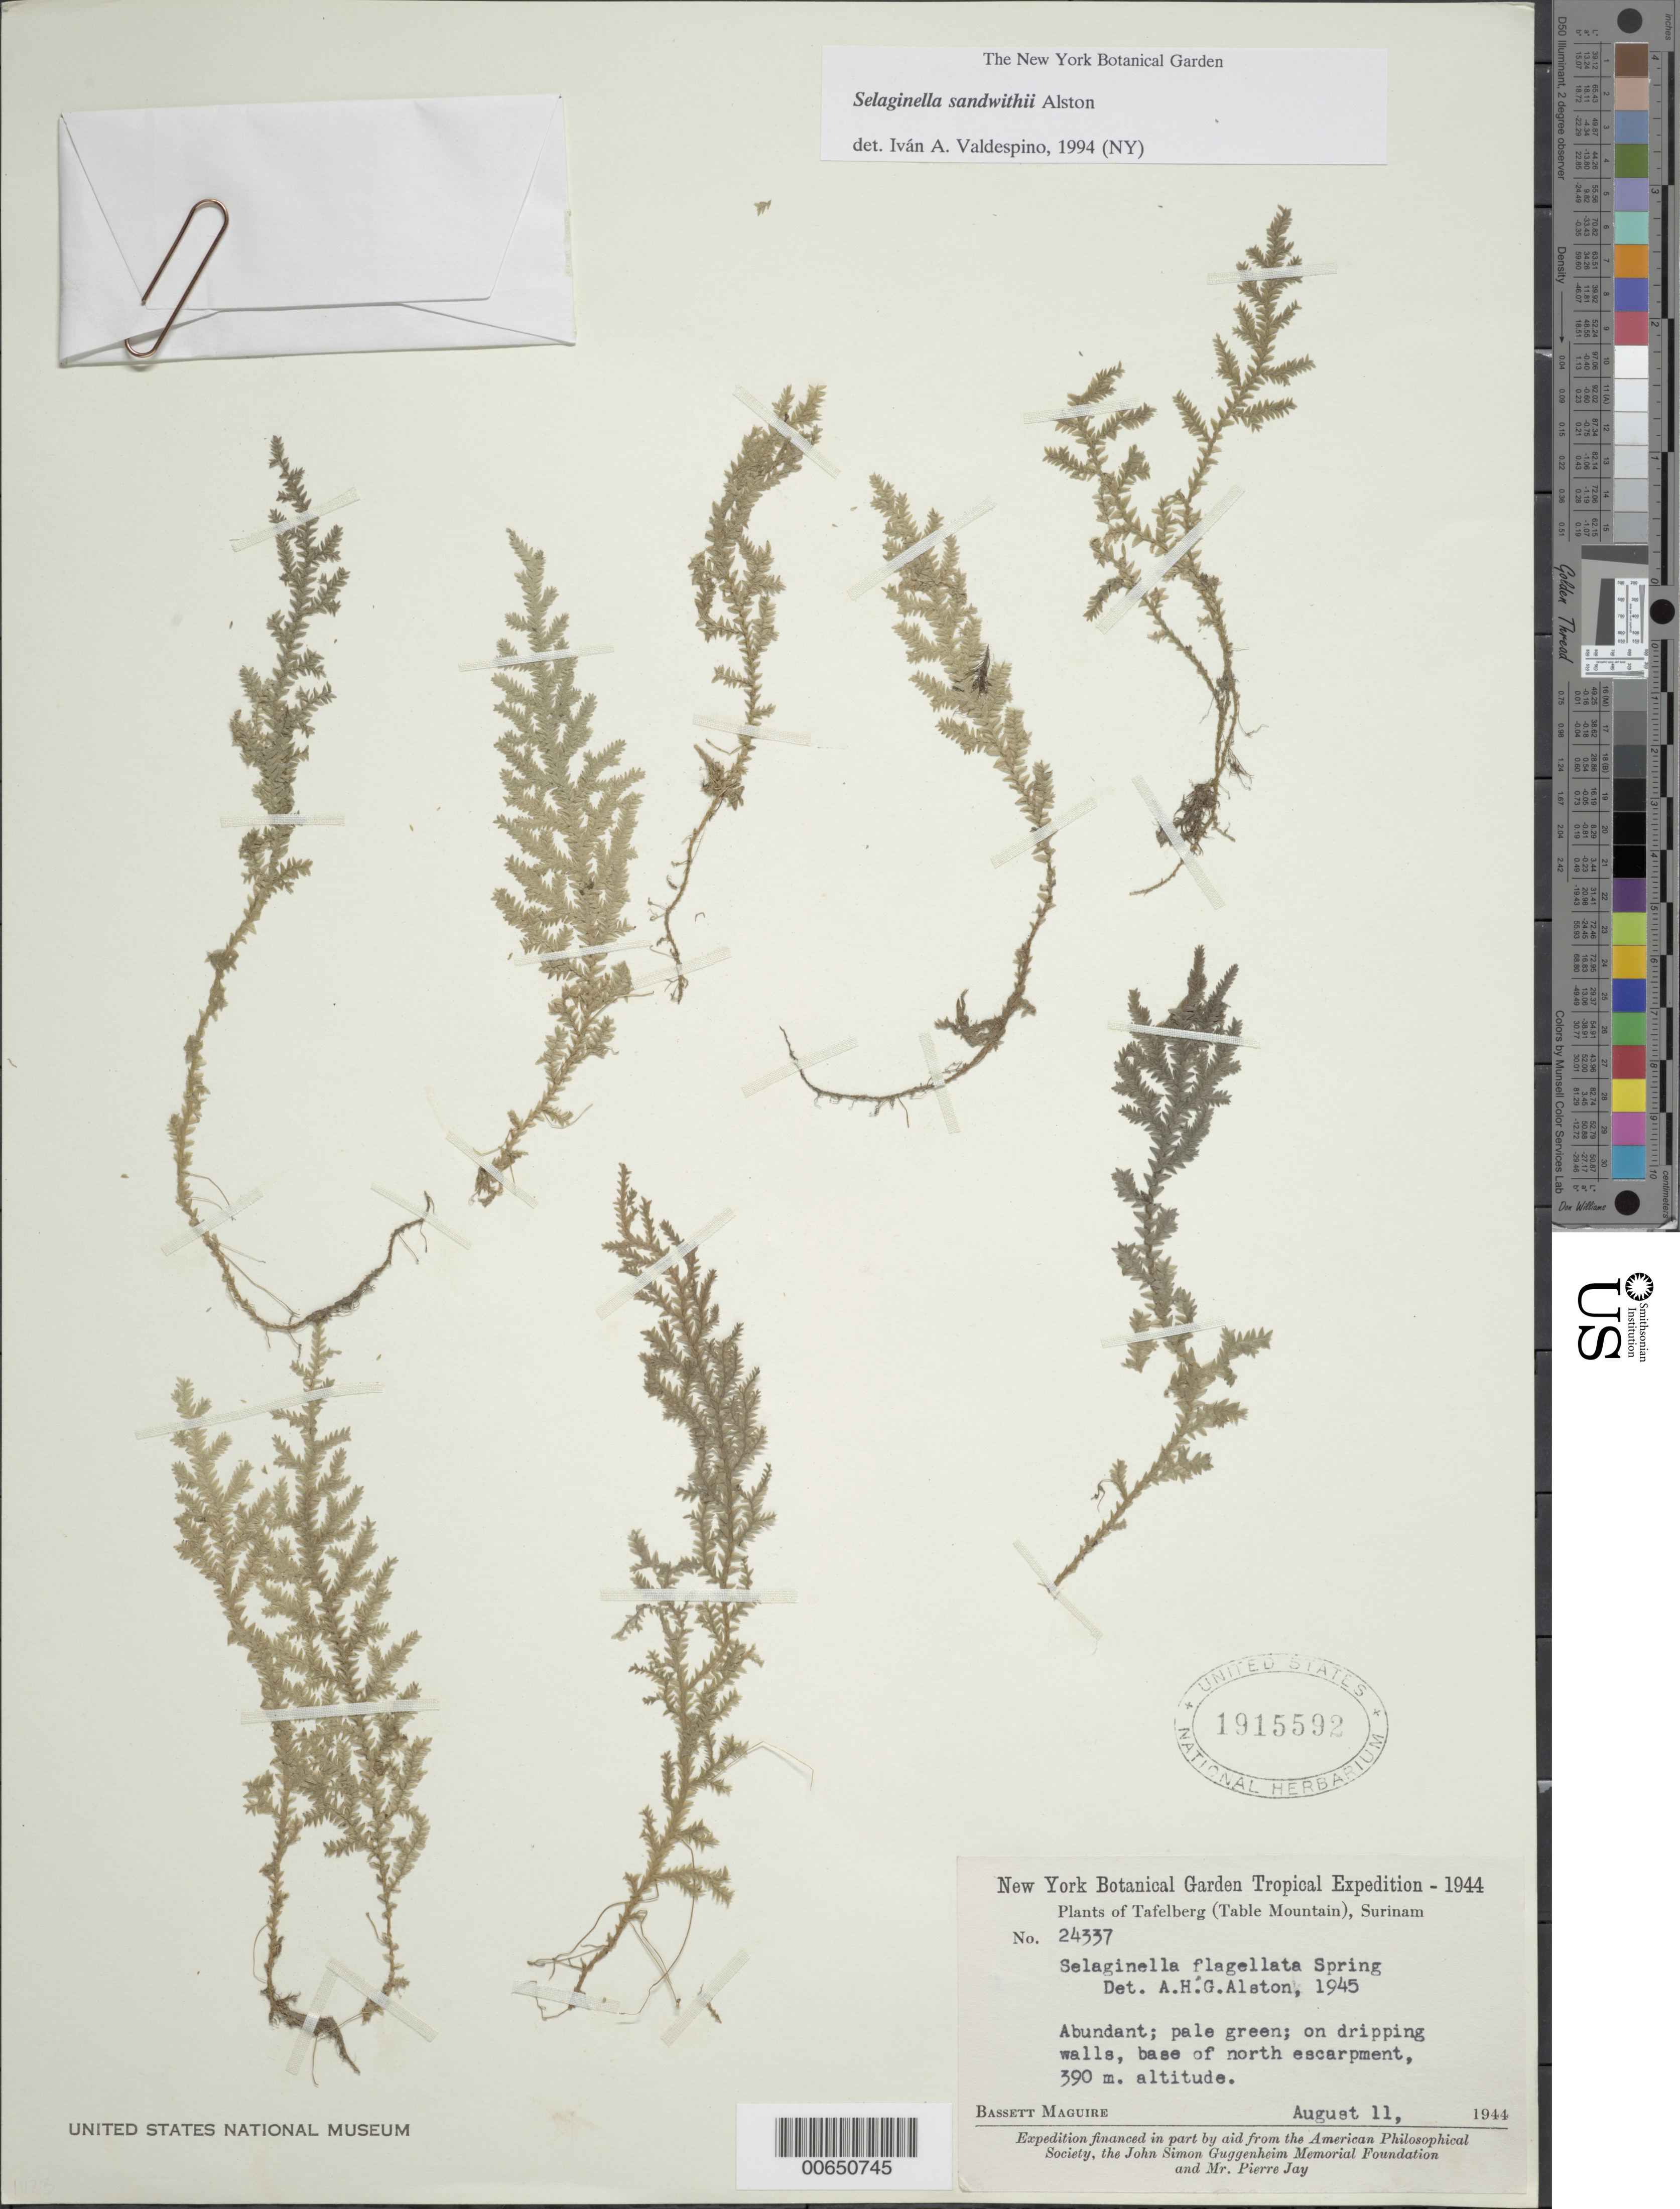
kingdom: Plantae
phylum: Tracheophyta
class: Lycopodiopsida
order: Selaginellales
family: Selaginellaceae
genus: Selaginella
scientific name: Selaginella sandwithii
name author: Alston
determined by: Valdespino, I. A., (PMA), Universidad de Panama (PANAMA)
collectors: B. Maguire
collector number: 24337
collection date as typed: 11-Aug-44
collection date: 1944-08-11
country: Suriname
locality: Tafelberg (Table Mountain), north escarpment base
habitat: On dripping walls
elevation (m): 390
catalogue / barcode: US 1915592